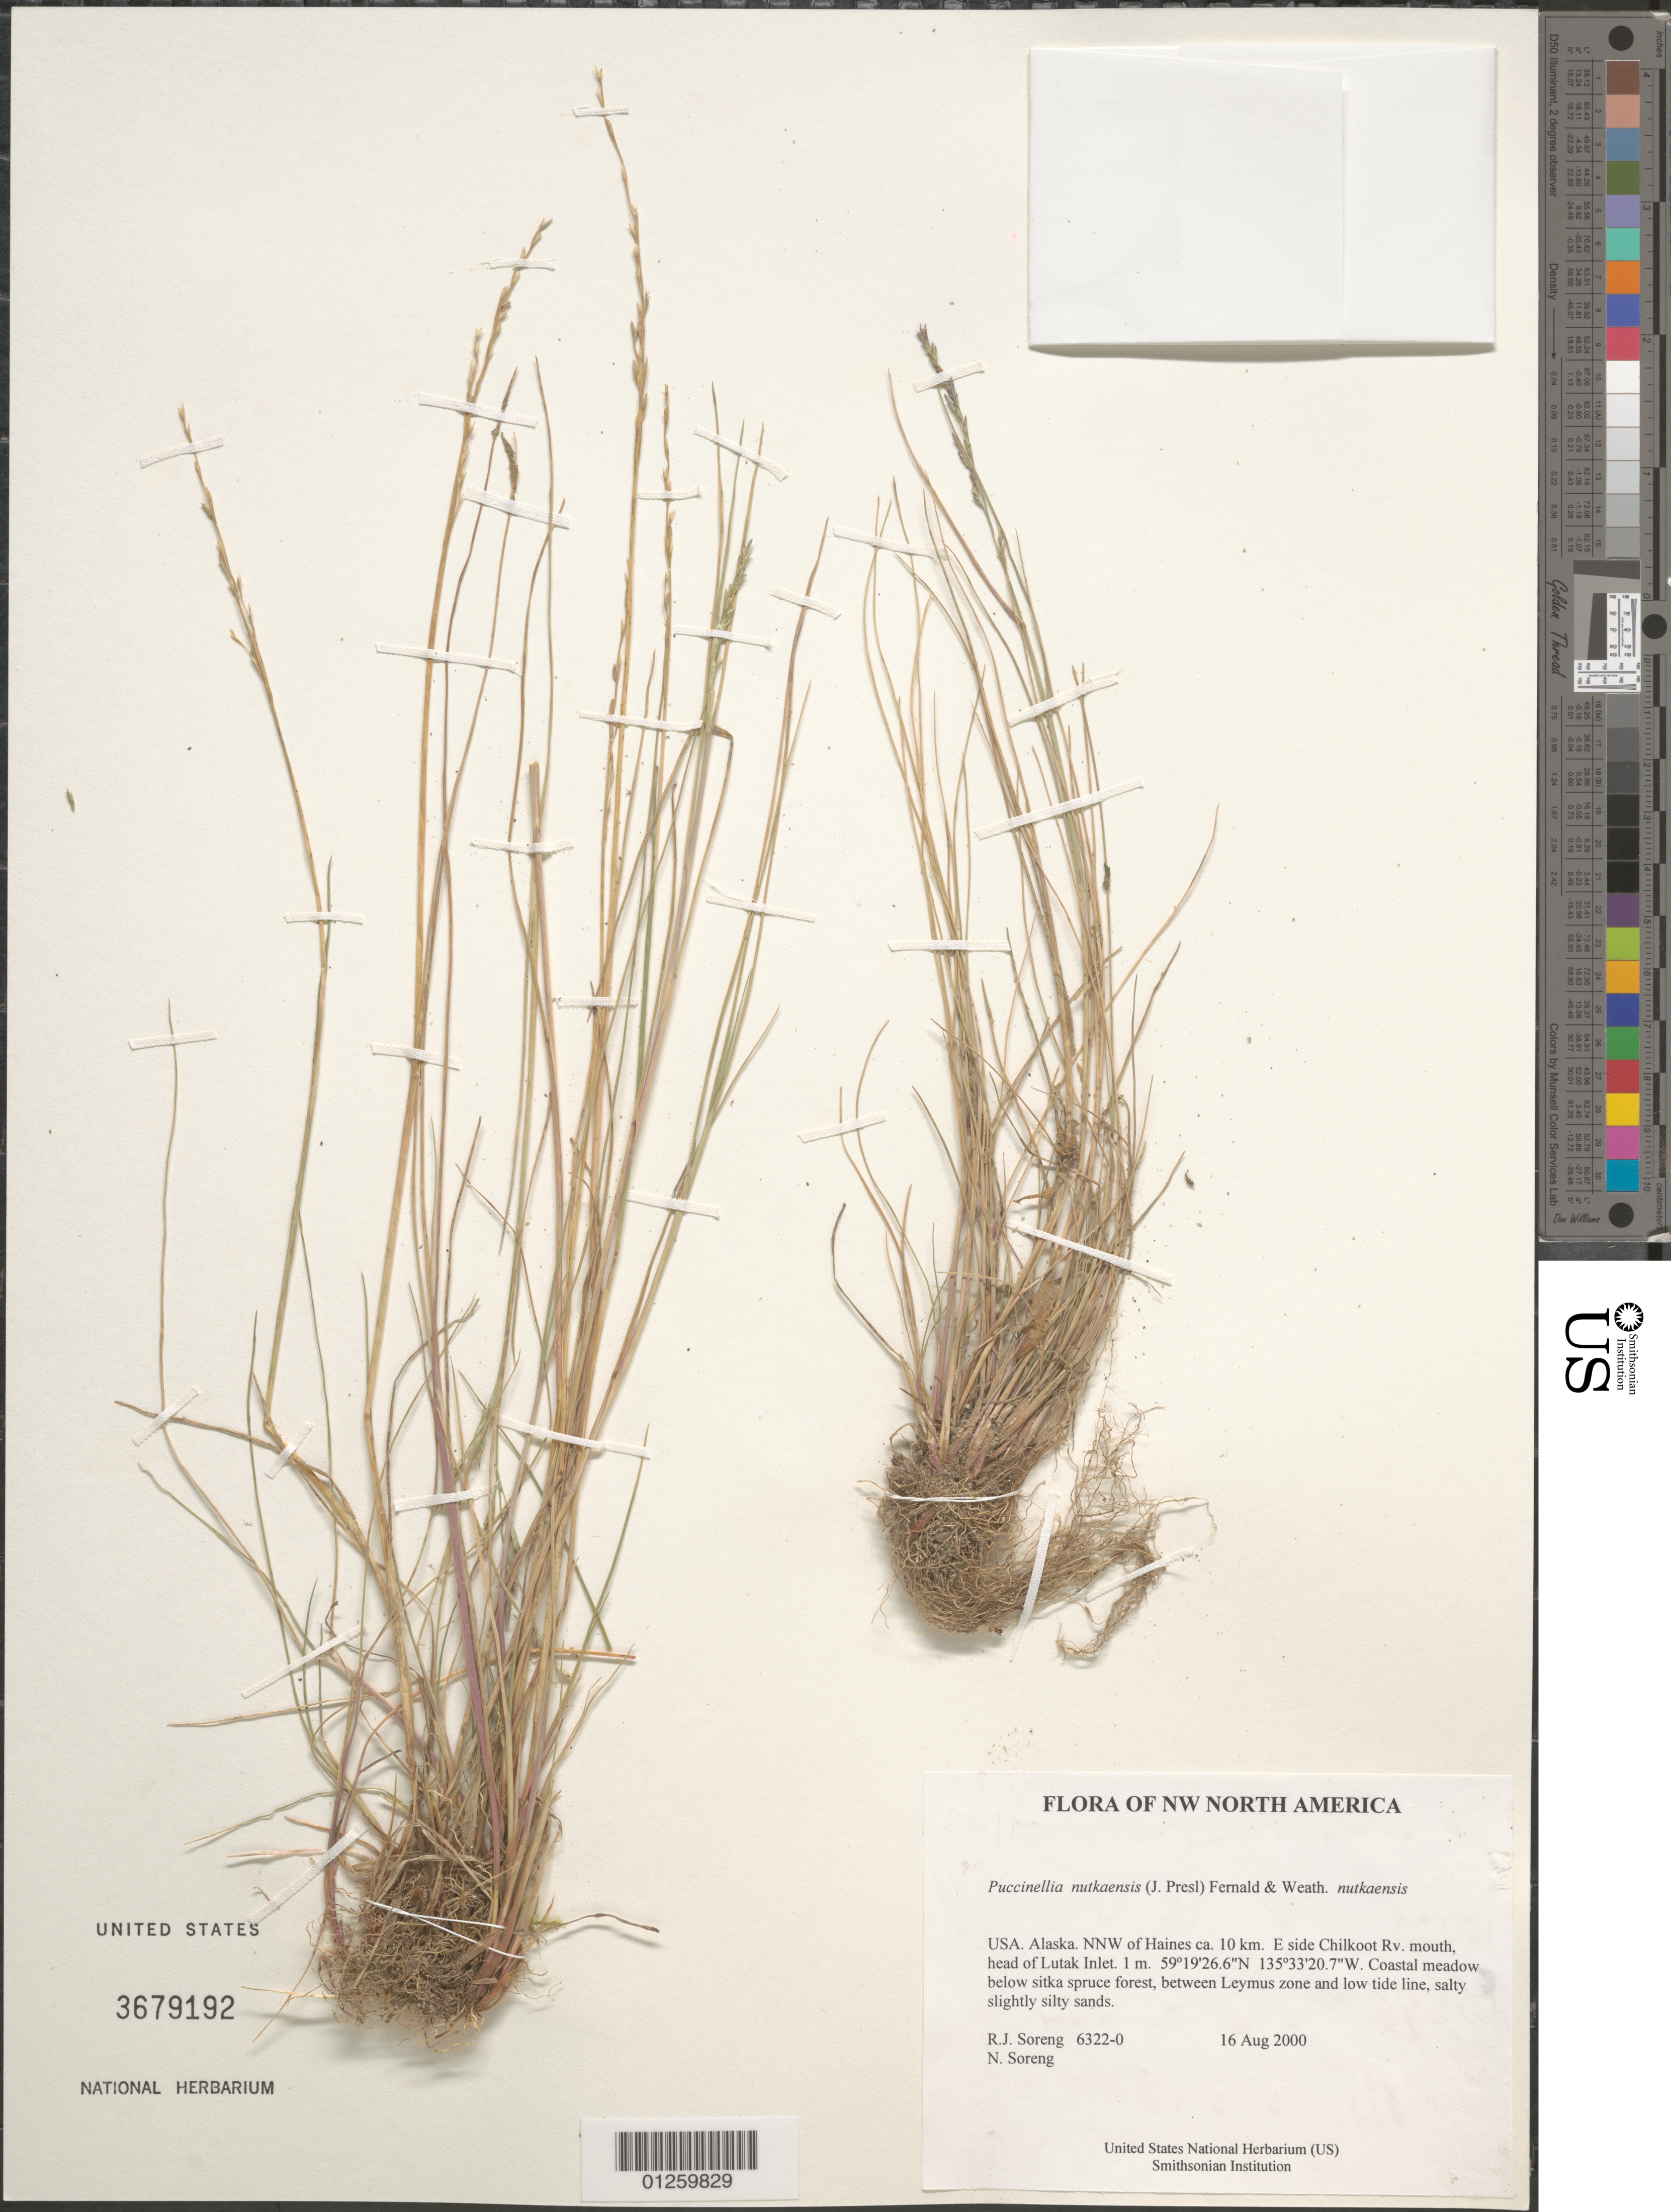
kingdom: Plantae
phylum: Tracheophyta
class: Liliopsida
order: Poales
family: Poaceae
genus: Puccinellia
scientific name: Puccinellia nutkaensis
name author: (J. Presl) Fernald & Weath.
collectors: R. J. Soreng & N. L. Soreng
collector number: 6322-0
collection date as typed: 16 Aug 2000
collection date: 2000-08-16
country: United States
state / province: Alaska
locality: NNW of Haines ca. 10 km E side Chilkoot Rv. mouth, head of Lutak Inlet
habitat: Coastal meadow below sitka spruce forest, between Leymus zone and low tide line, salty slightly silty sands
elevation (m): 1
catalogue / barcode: US 3679192